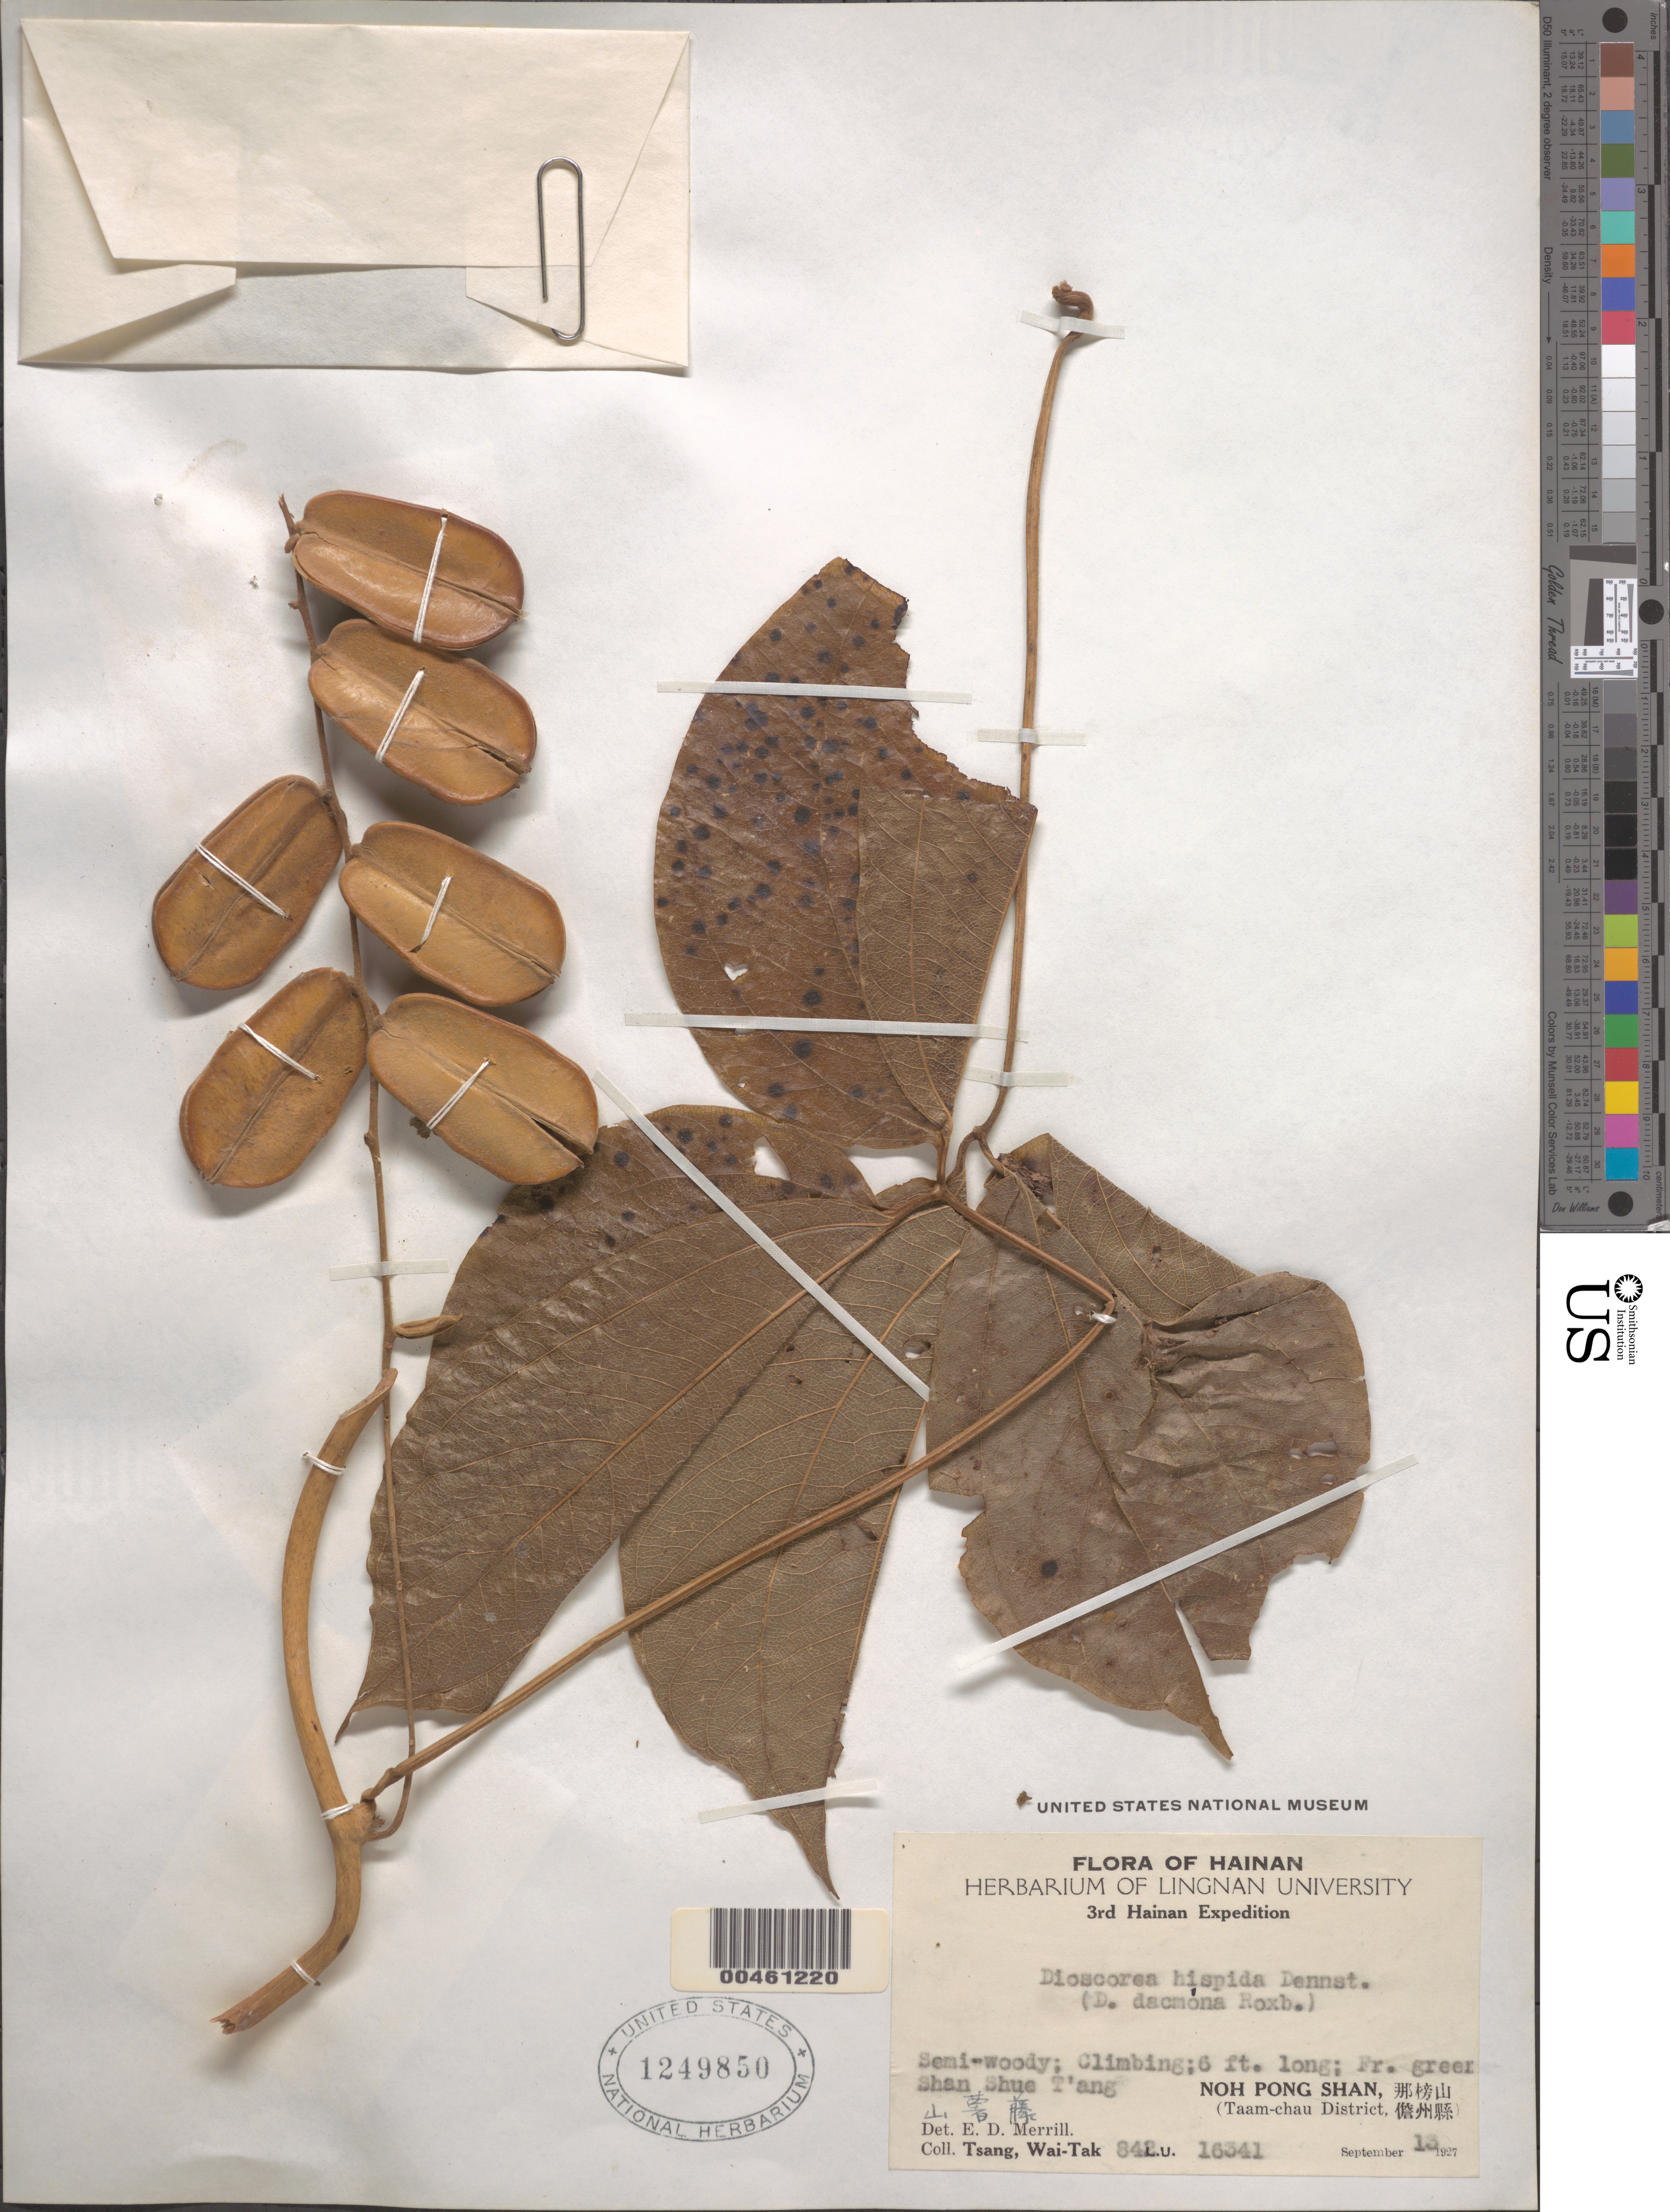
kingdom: Plantae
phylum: Tracheophyta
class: Liliopsida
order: Dioscoreales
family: Dioscoreaceae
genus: Dioscorea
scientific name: Dioscorea triphylla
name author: L.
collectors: W. T. Tsang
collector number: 842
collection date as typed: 13 Sep 1927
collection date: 1927-09-13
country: China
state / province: Hainan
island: Hainan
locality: Noh Pong Shan, (Taam Chau District)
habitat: Semi-woody; climbing; 6 ft. long; fr. green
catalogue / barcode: US 1249850